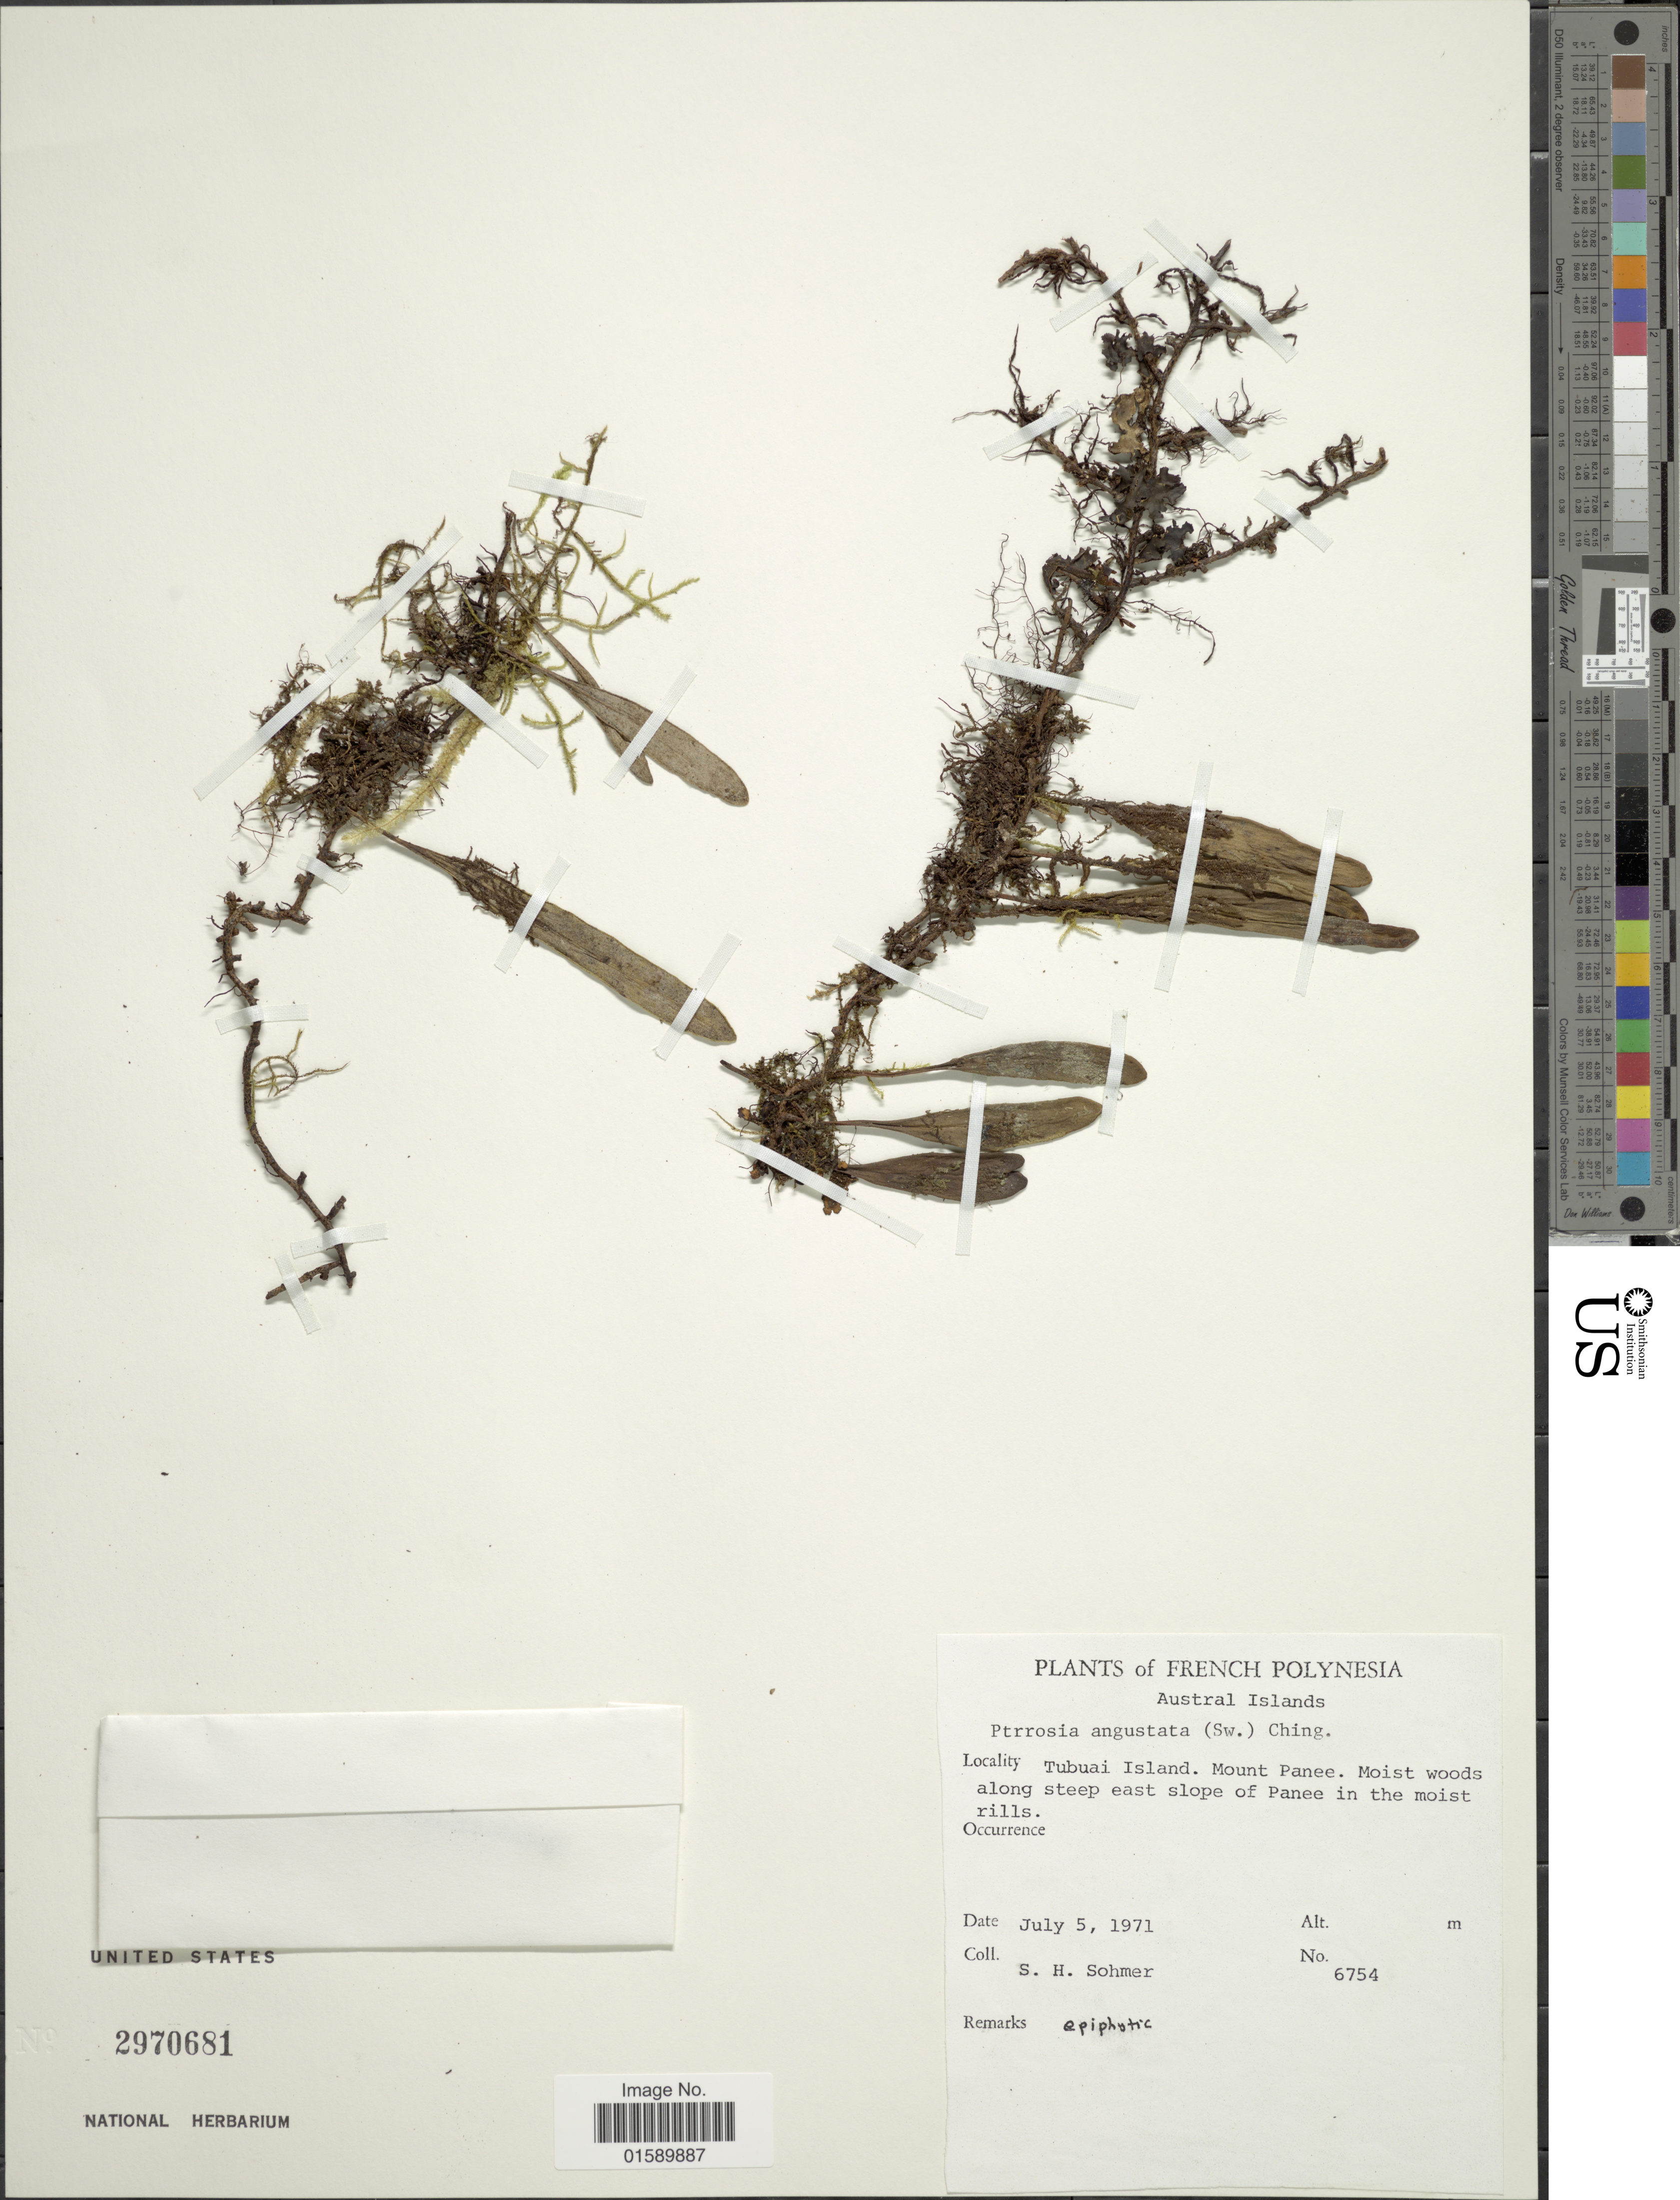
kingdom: Plantae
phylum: Tracheophyta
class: Polypodiopsida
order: Polypodiales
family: Polypodiaceae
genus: Pyrrosia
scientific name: Pyrrosia angustata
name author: (Sw.) Ching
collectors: S. H. Sohmer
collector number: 6754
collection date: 1971-07-05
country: French Polynesia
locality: French Polynesia, Tubuai island. Mount Panee.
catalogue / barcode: US 2970681